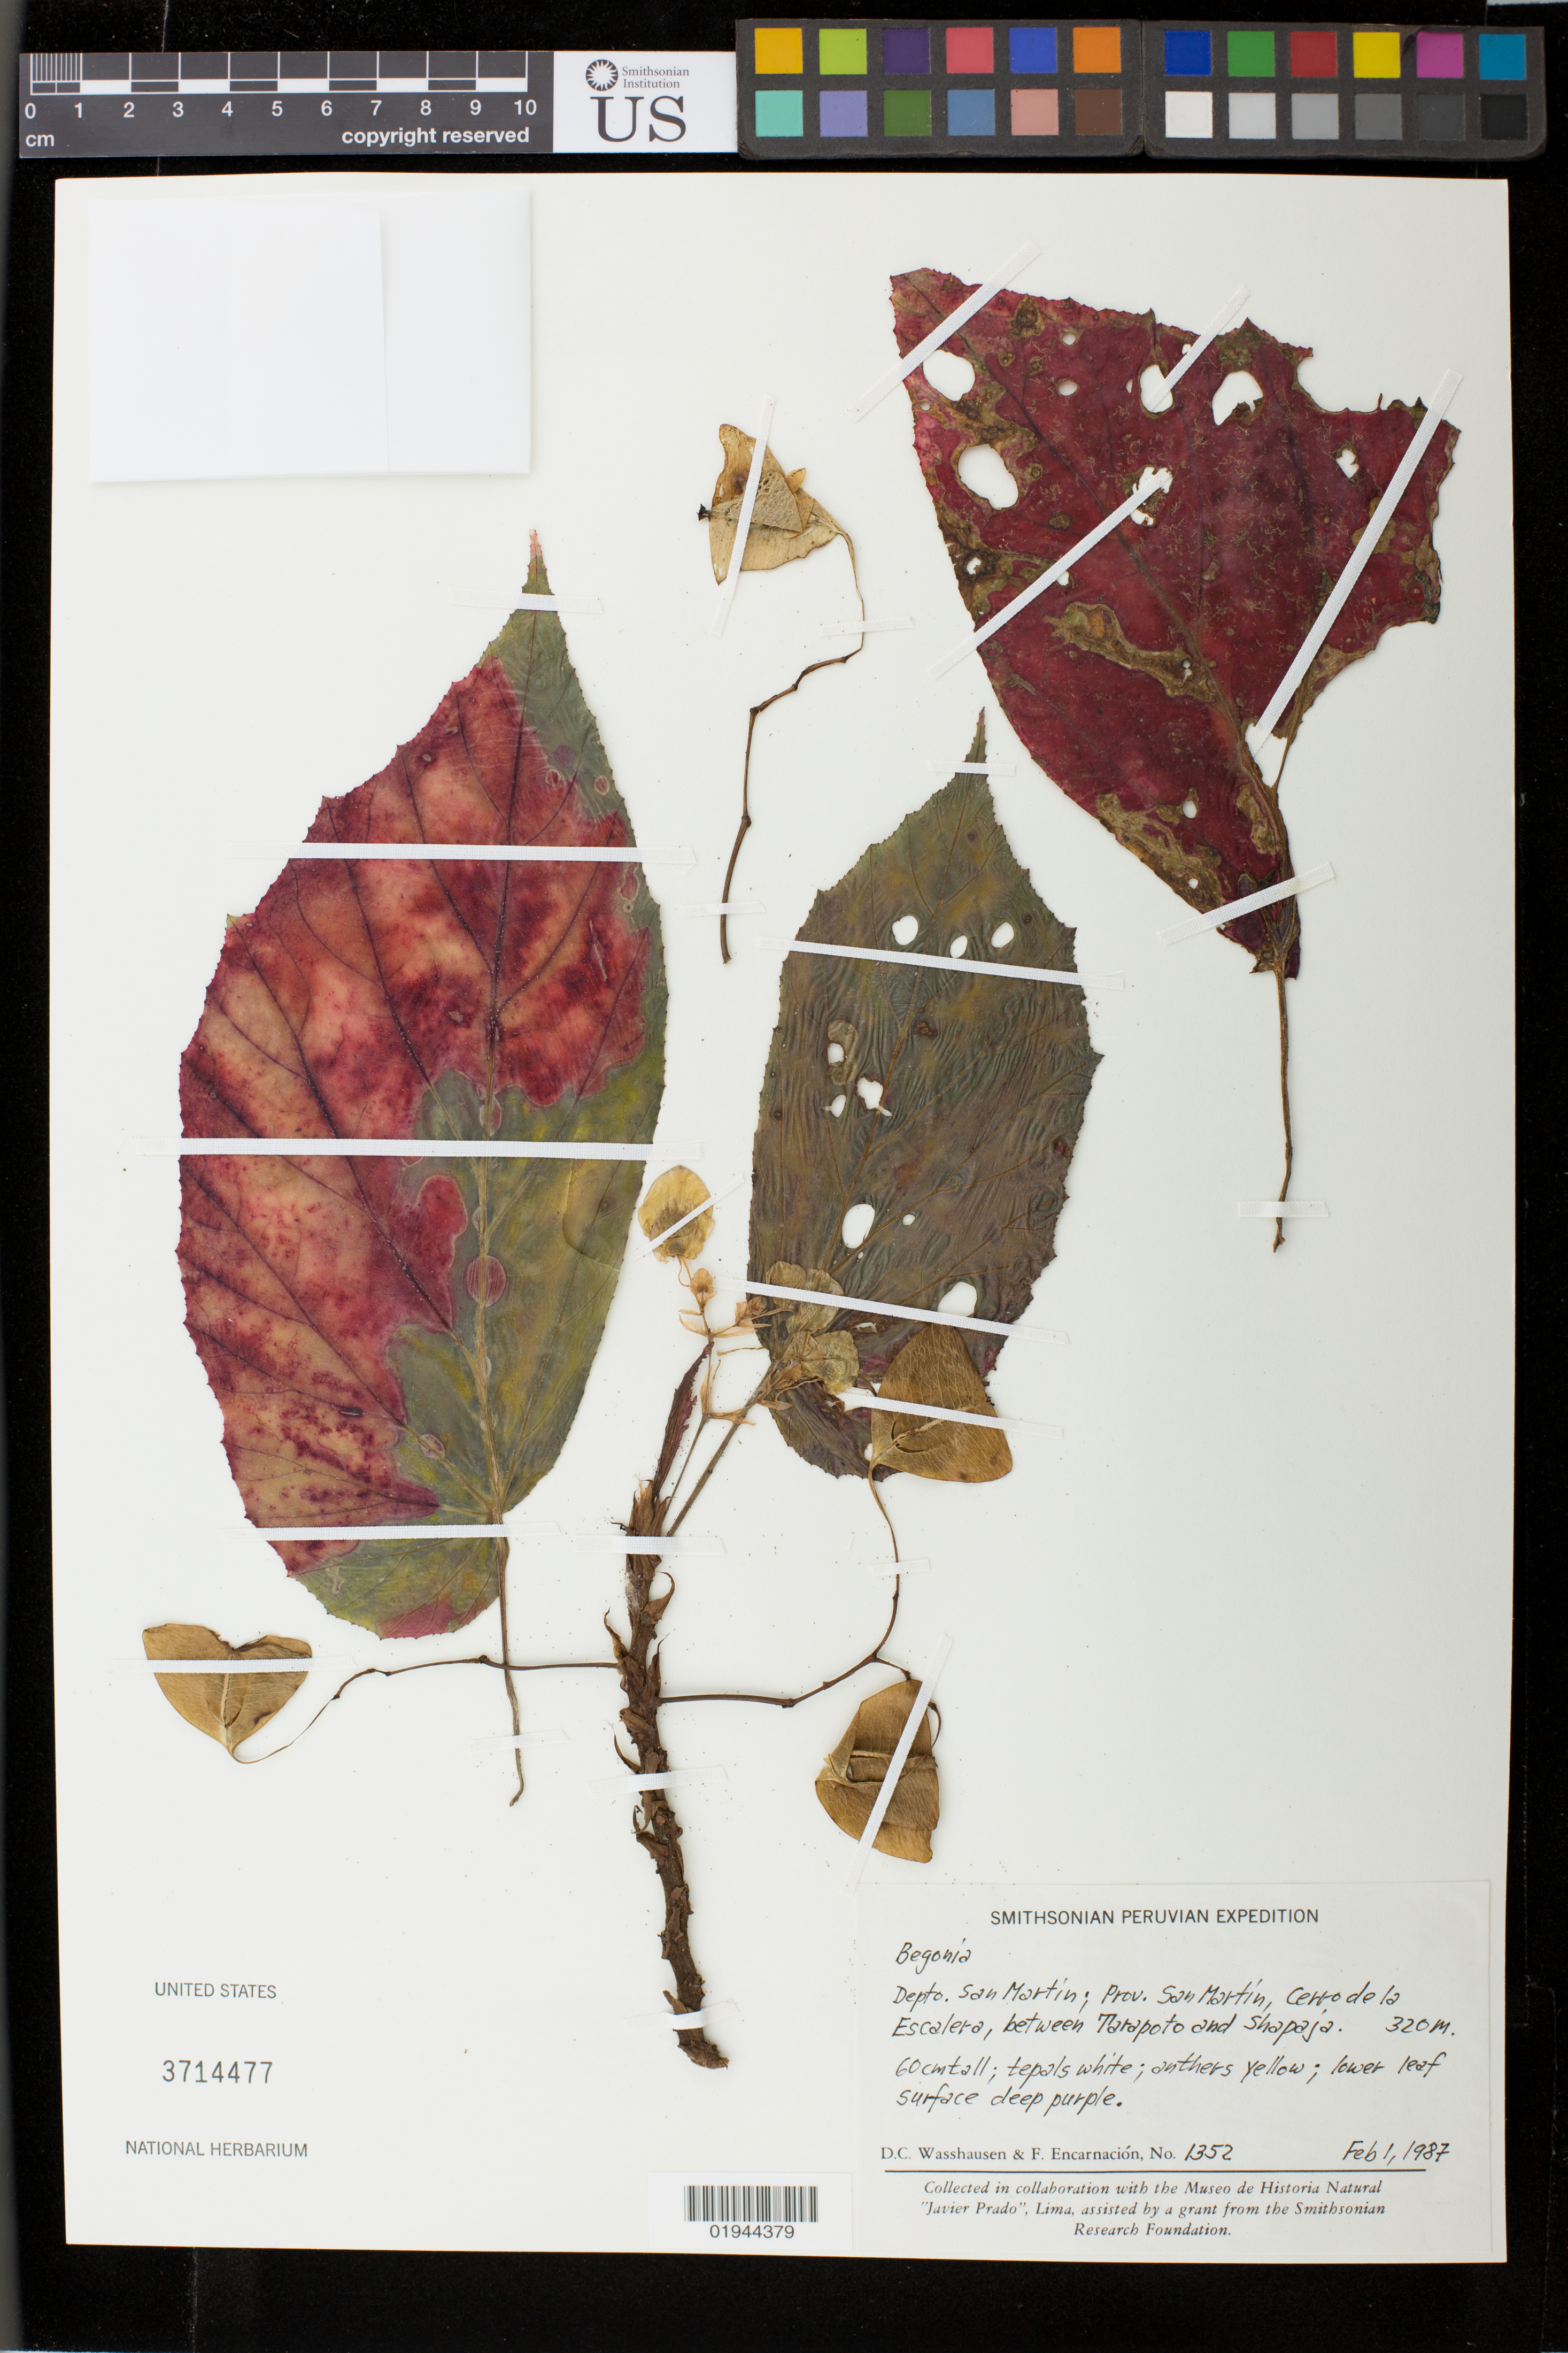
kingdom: Plantae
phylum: Tracheophyta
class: Magnoliopsida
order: Cucurbitales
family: Begoniaceae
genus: Begonia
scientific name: Begonia sp.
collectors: D. C. Wasshausen & F. Encarnación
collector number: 1352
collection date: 1987-02-01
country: Peru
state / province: San Martín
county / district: San Martín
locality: Cerro de la Escalera, between Tarapoto and Shapaja.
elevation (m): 320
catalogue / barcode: US 3714477